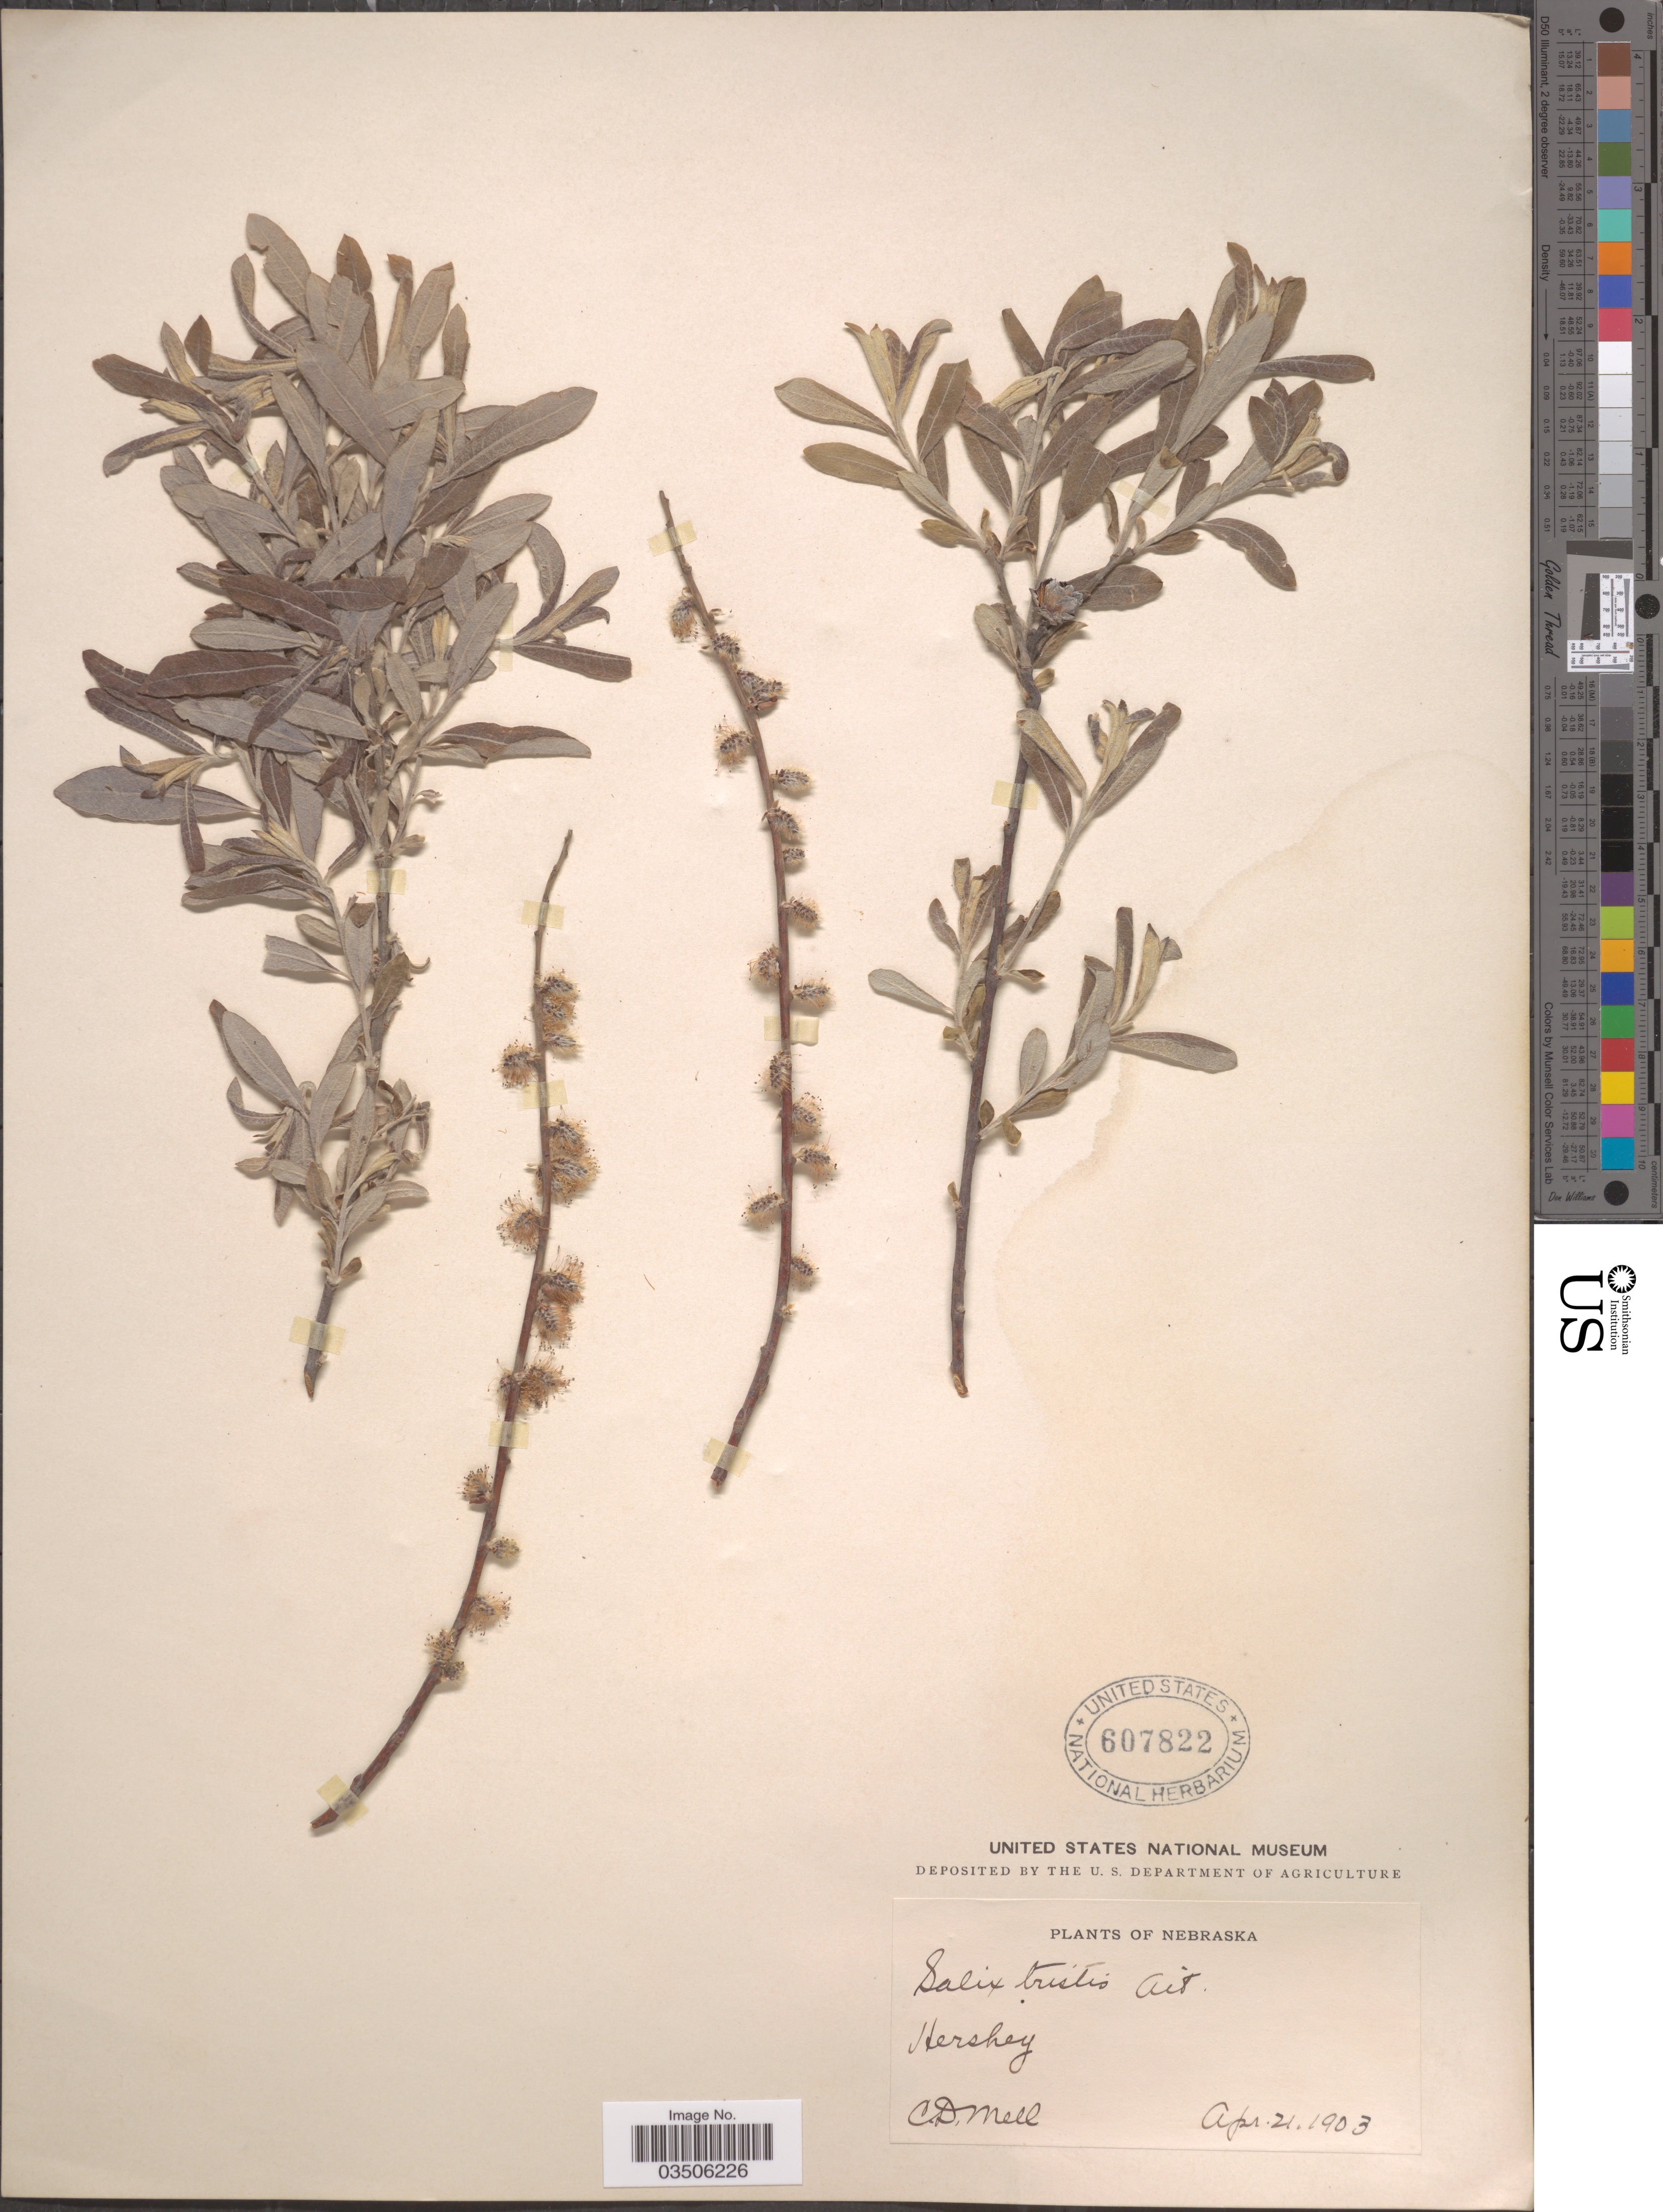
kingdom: Plantae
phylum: Tracheophyta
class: Magnoliopsida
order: Malpighiales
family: Salicaceae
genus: Salix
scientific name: Salix tristis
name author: Aiton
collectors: C. D. Mell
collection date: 1903-04-21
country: United States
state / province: Nebraska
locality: Hershey.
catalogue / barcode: US 607822